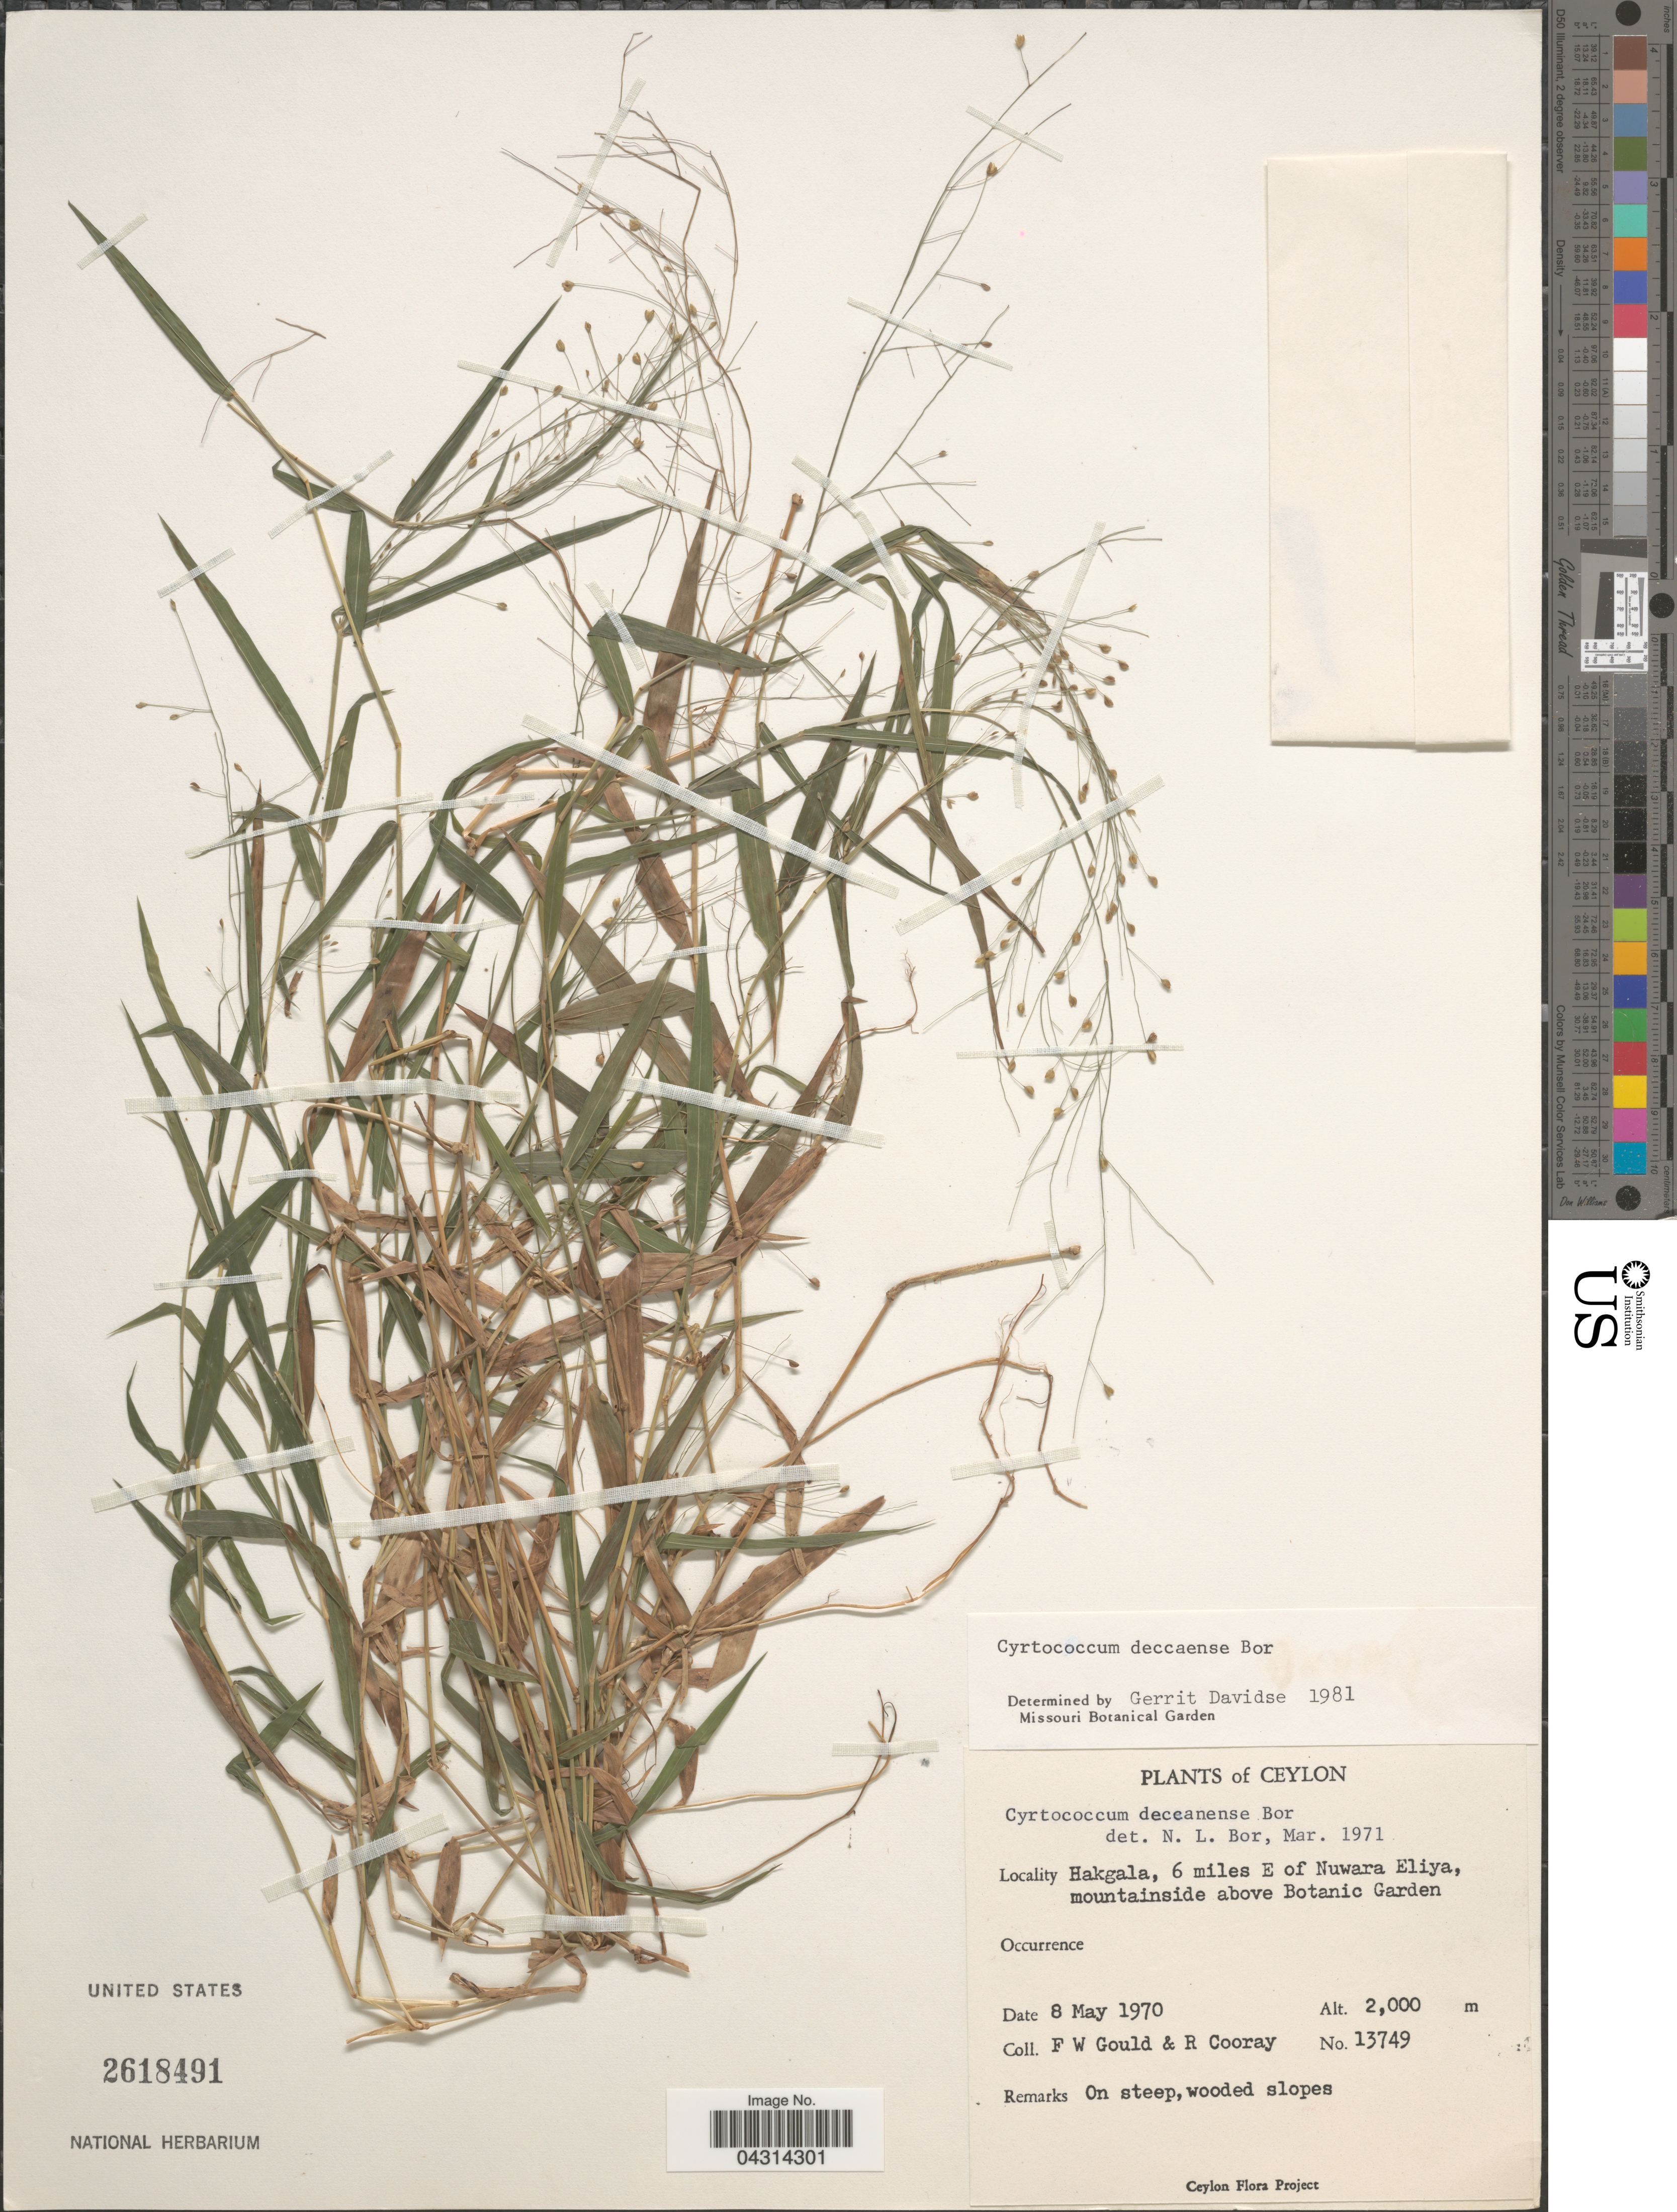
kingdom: Plantae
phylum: Tracheophyta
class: Liliopsida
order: Poales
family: Poaceae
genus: Cyrtococcum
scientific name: Cyrtococcum deccanense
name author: Bor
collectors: F. W. Gould & R. Cooray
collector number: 13749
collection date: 1970-05-08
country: Sri Lanka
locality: Ceylon. Hakgala, 6 miles E of Nuwara Eliya, mountainside above Botanic Gardens.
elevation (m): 2000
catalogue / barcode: US 2618491